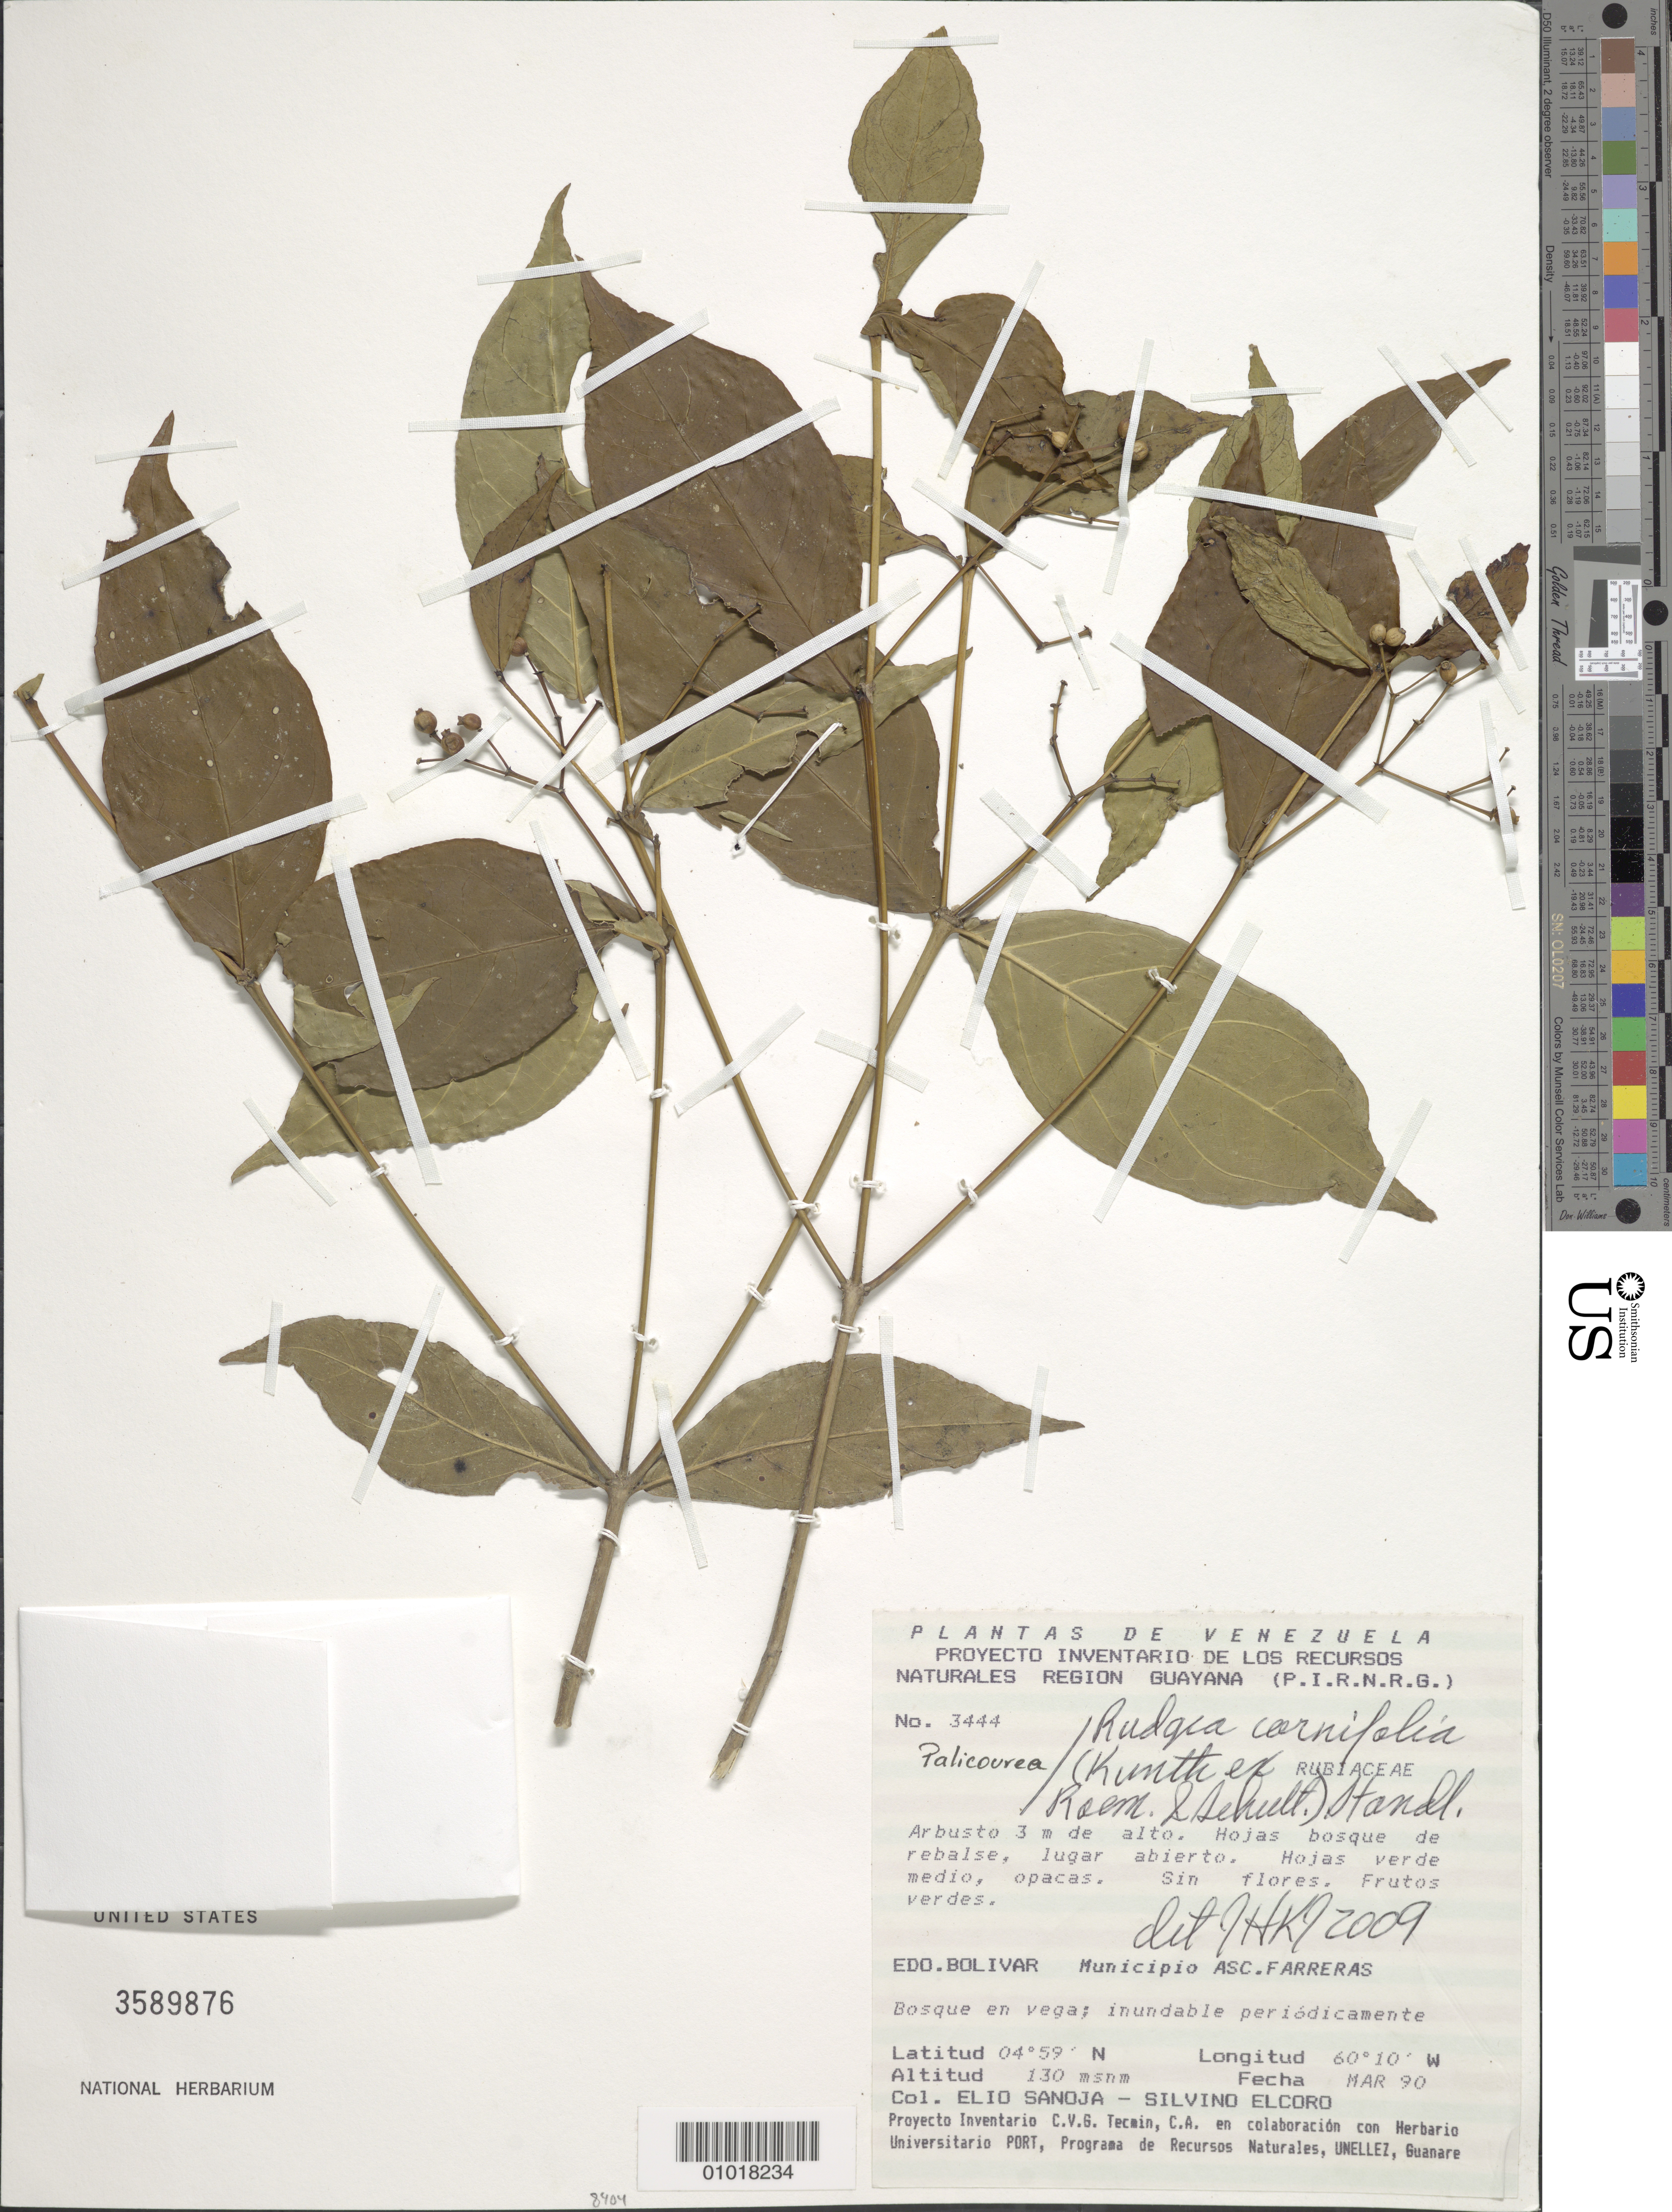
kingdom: Plantae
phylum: Tracheophyta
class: Magnoliopsida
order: Gentianales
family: Rubiaceae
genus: Rudgea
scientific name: Rudgea cornifolia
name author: (Kunth ex Roem. & Schult.) Standl.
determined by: Kirkbride, J. H.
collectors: E. Sanoja & S. Elcoro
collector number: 3444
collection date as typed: Mar-90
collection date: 1990-03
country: Venezuela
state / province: Bolívar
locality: Mun. Asc. Farreras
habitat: Bosque en vega; inundable periodicamente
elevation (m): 130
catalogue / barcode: US 3589876